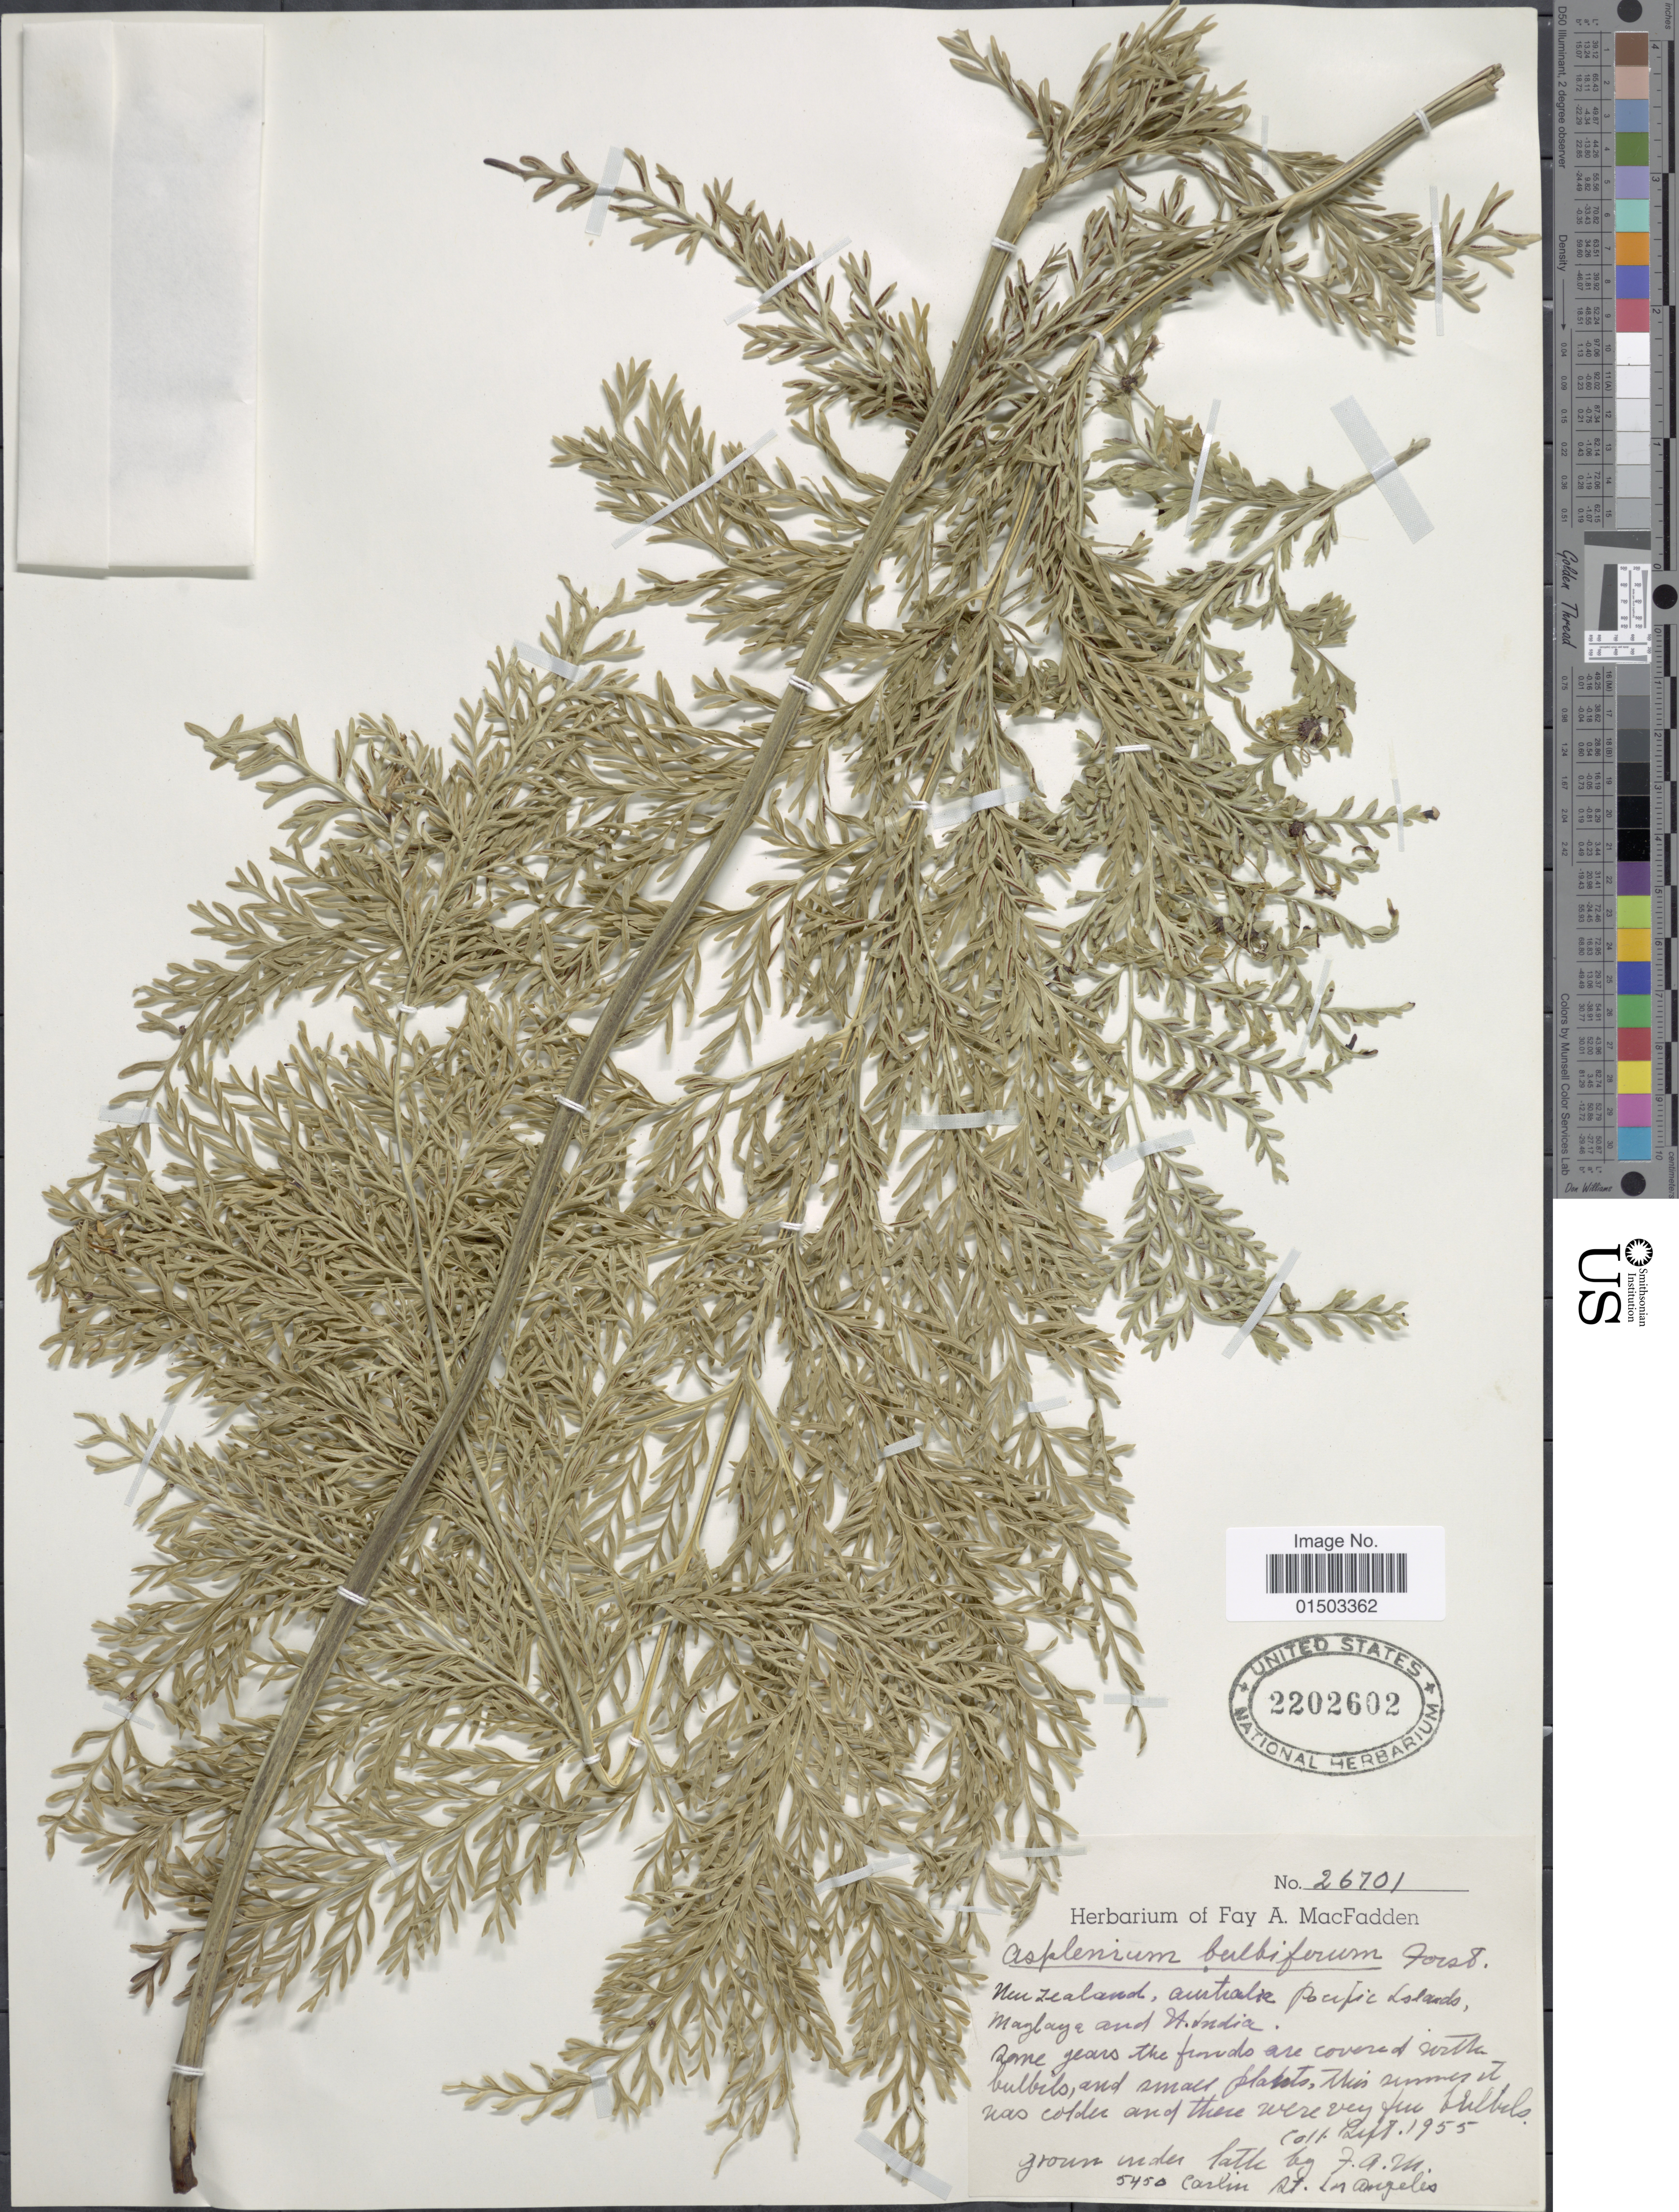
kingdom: Plantae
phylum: Tracheophyta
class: Polypodiopsida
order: Polypodiales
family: Aspleniaceae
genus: Asplenium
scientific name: Asplenium bulbiferum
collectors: ex herb. Fay A. MacFadden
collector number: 26701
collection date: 1955-09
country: United States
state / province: California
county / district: Los Angeles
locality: Grown under bath by F.A.M. 5450 Carlin St. Los Angeles.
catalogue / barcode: US 2202602